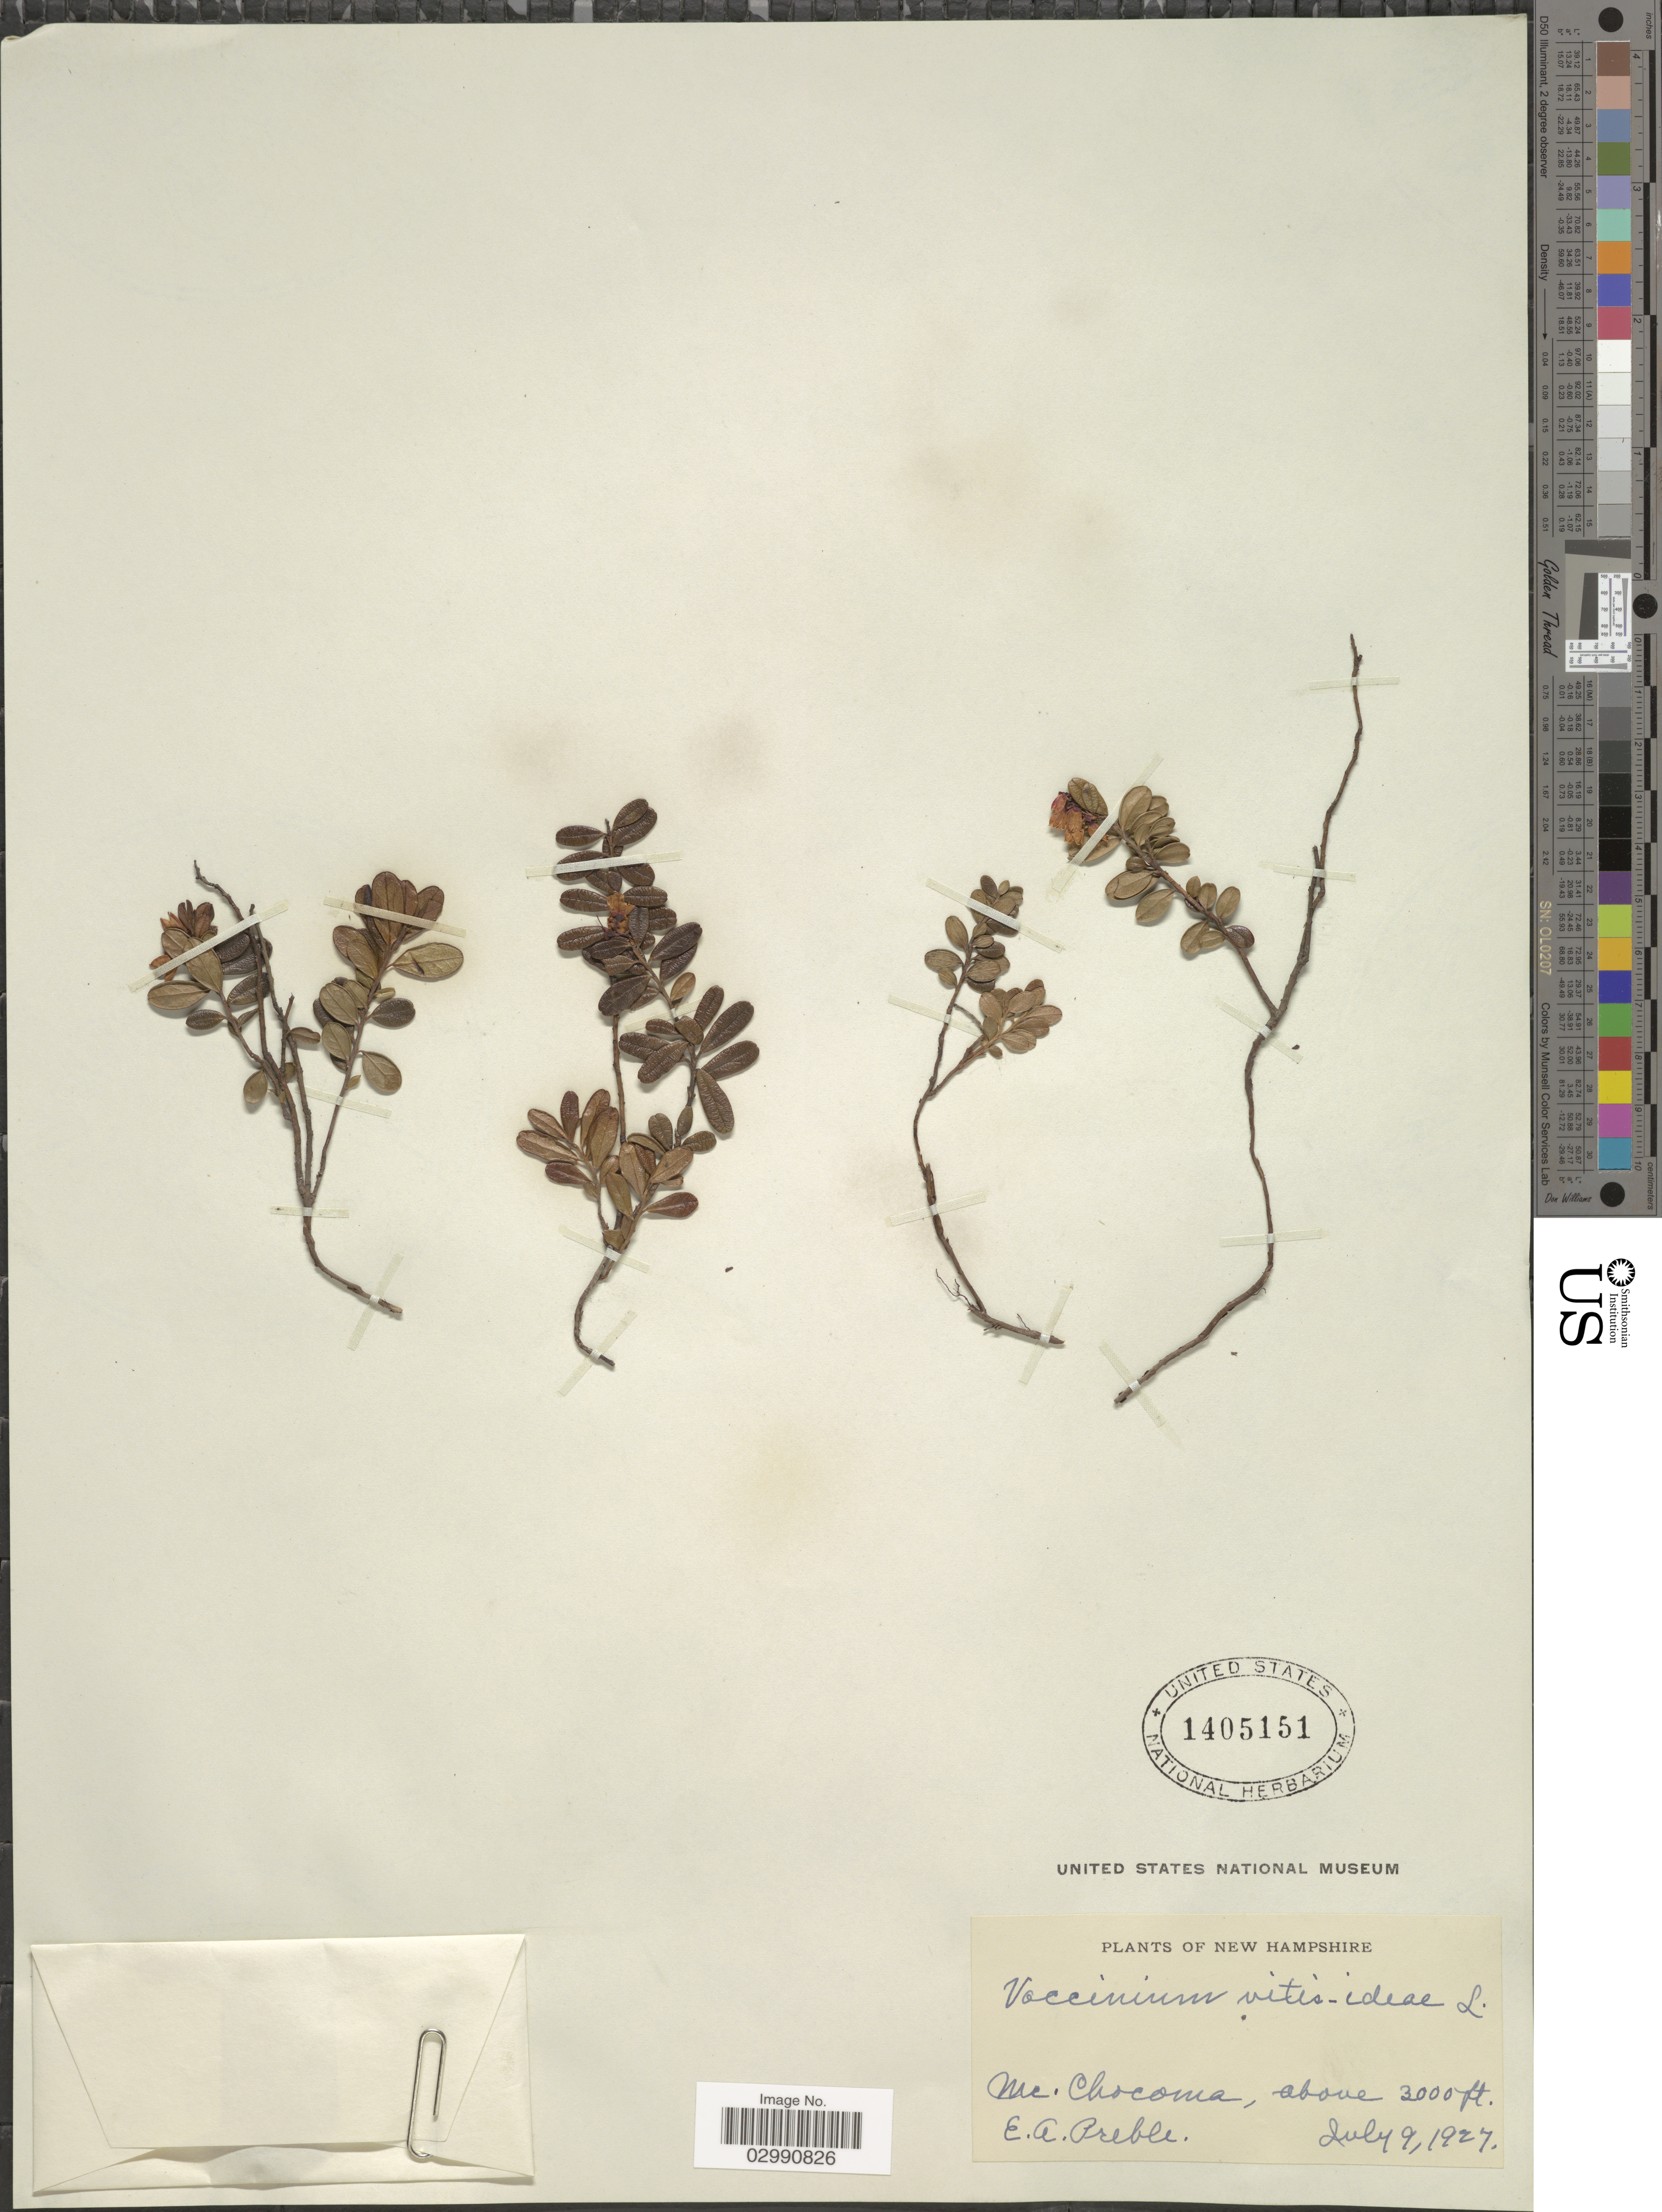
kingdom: Plantae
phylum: Tracheophyta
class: Magnoliopsida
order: Ericales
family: Ericaceae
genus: Vaccinium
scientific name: Vaccinium vitis-idaea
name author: L.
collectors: E. Preble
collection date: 1927-07-09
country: United States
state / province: New Hampshire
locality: Mc. Chocoma.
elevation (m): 914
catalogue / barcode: US 1405151